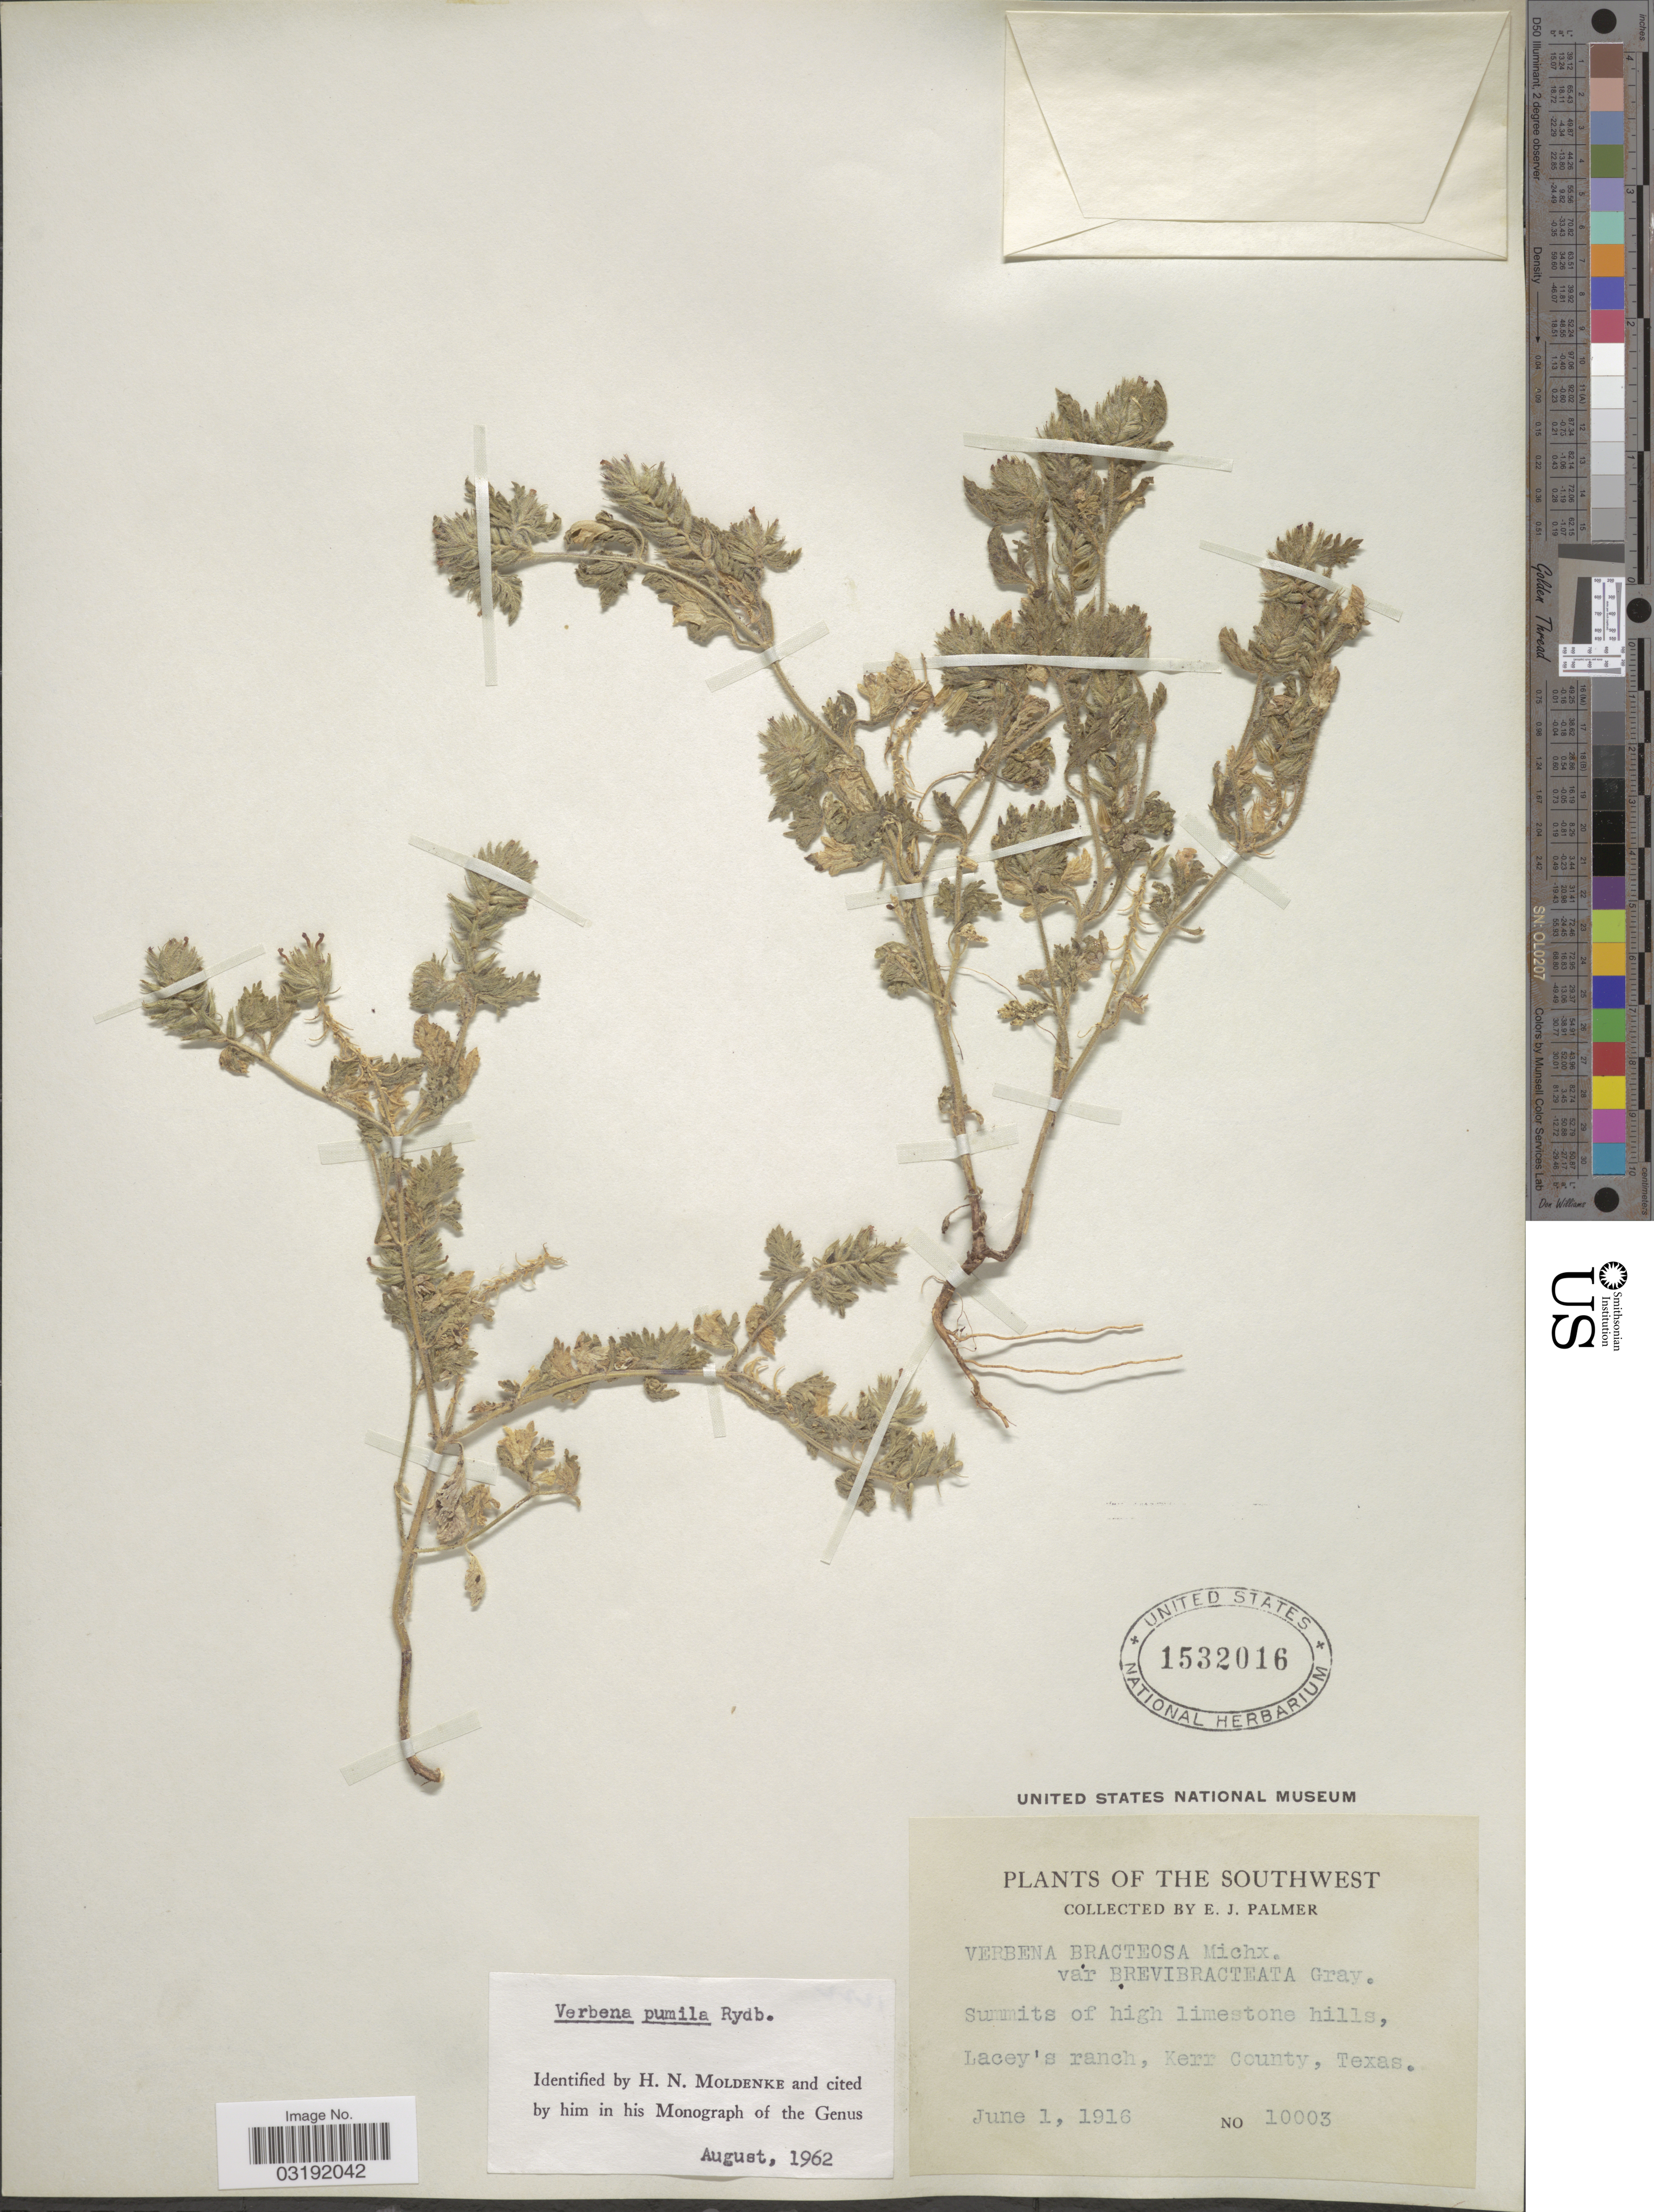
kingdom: Plantae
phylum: Tracheophyta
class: Magnoliopsida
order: Lamiales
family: Verbenaceae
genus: Verbena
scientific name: Verbena pumila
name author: Rydb.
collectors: E. J. Palmer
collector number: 10003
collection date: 1916-06-01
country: United States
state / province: Texas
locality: The Southwest. Summits of high limestone hills, Lacey's ranch, Kerr County.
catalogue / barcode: US 1532016